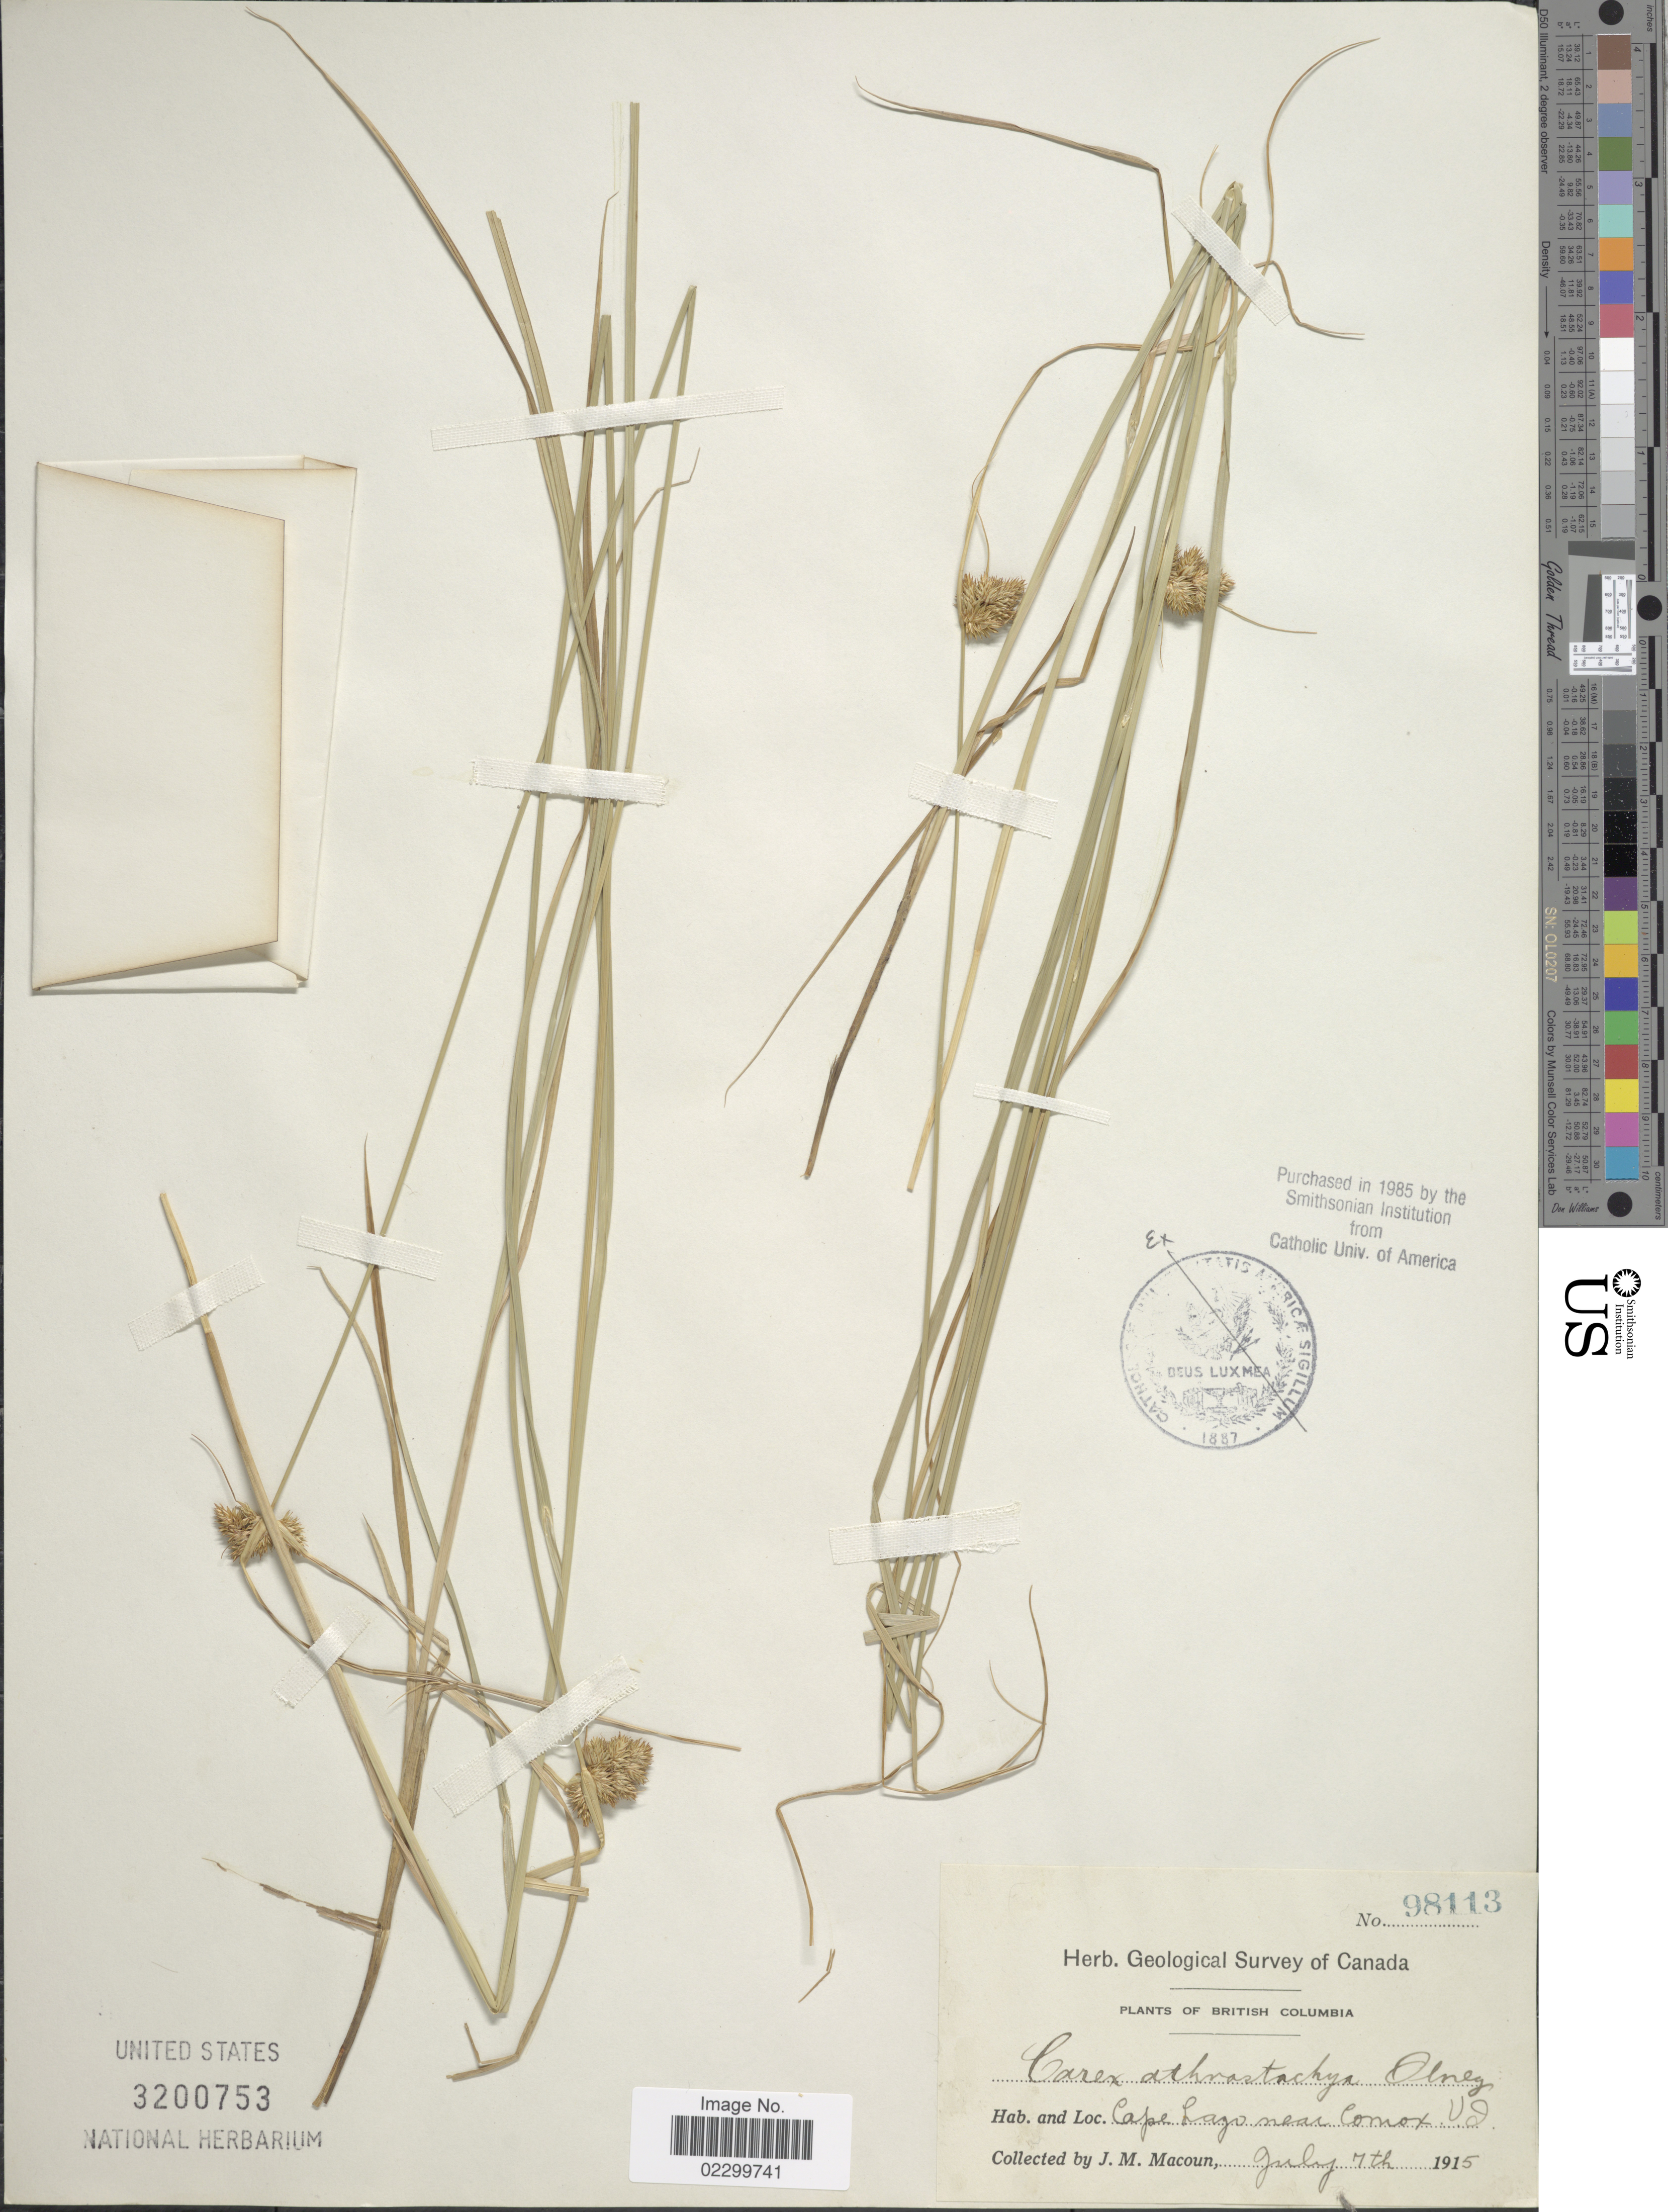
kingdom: Plantae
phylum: Tracheophyta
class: Liliopsida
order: Poales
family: Cyperaceae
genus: Carex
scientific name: Carex athrostachya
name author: Olney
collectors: J. M. Macoun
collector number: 98113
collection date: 1915-07-07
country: Canada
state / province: British Columbia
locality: Cape Lago near Comox, UJ.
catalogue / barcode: US 3200753